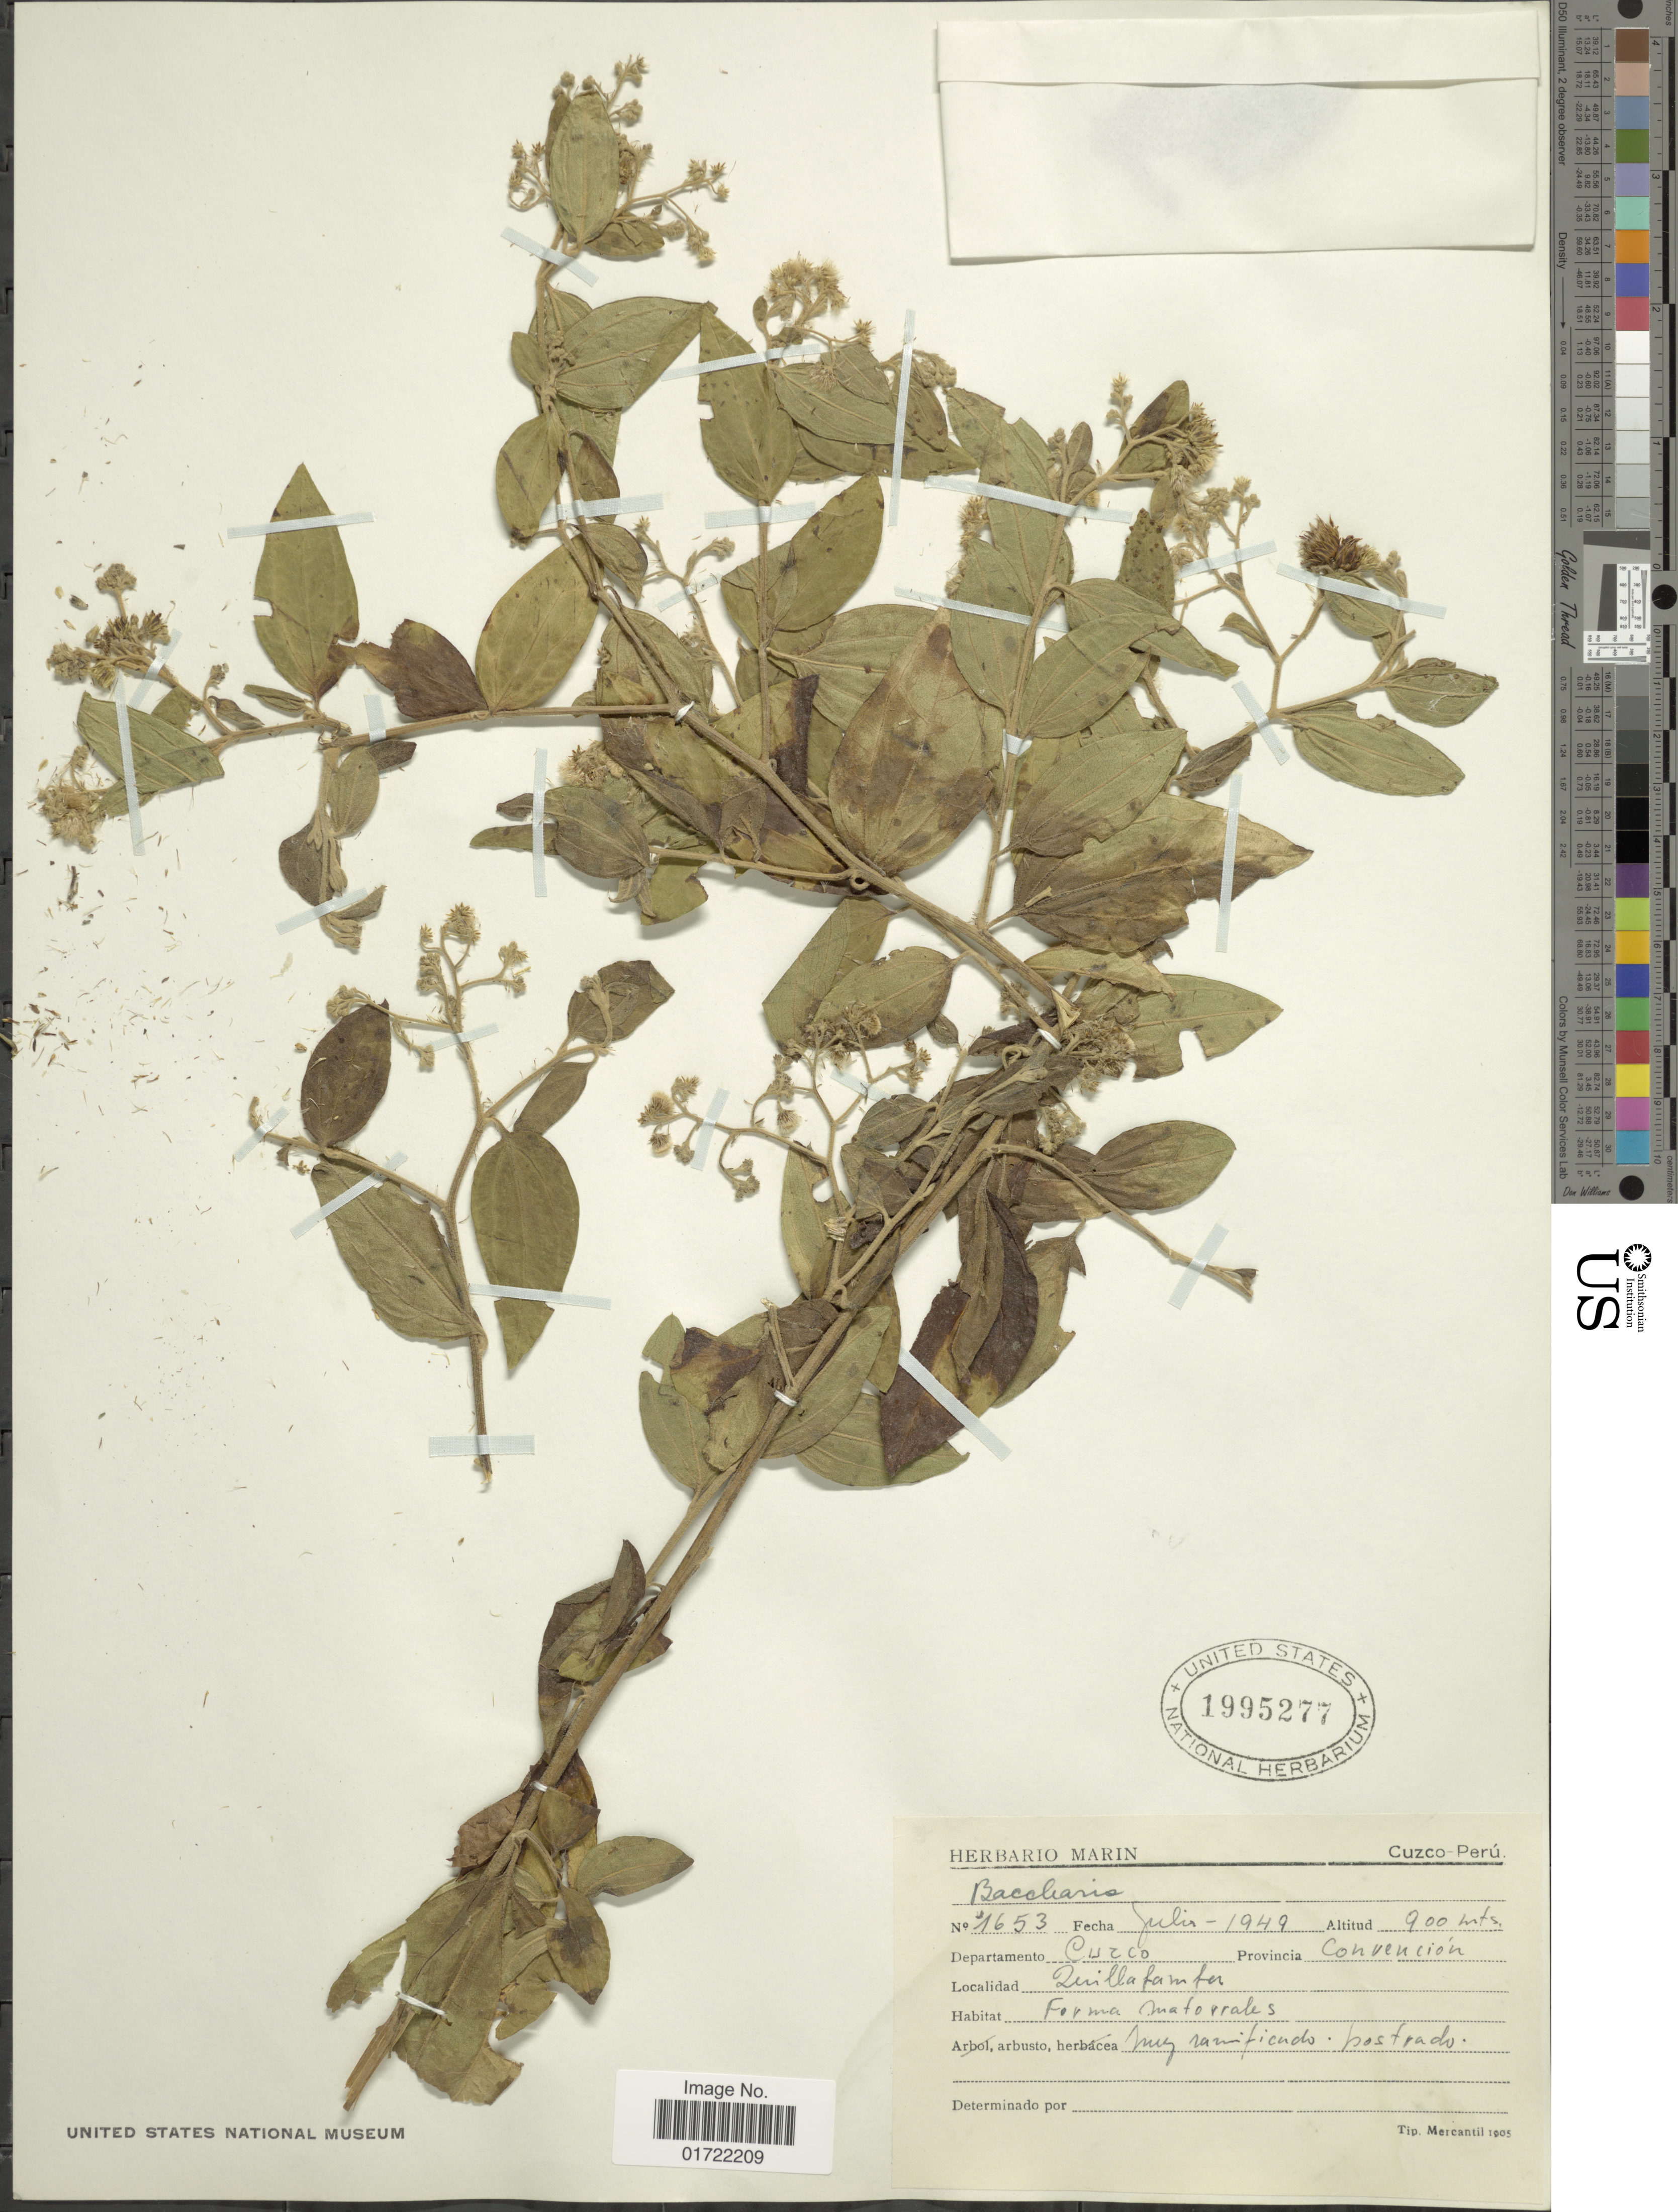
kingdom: Plantae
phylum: Tracheophyta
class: Magnoliopsida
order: Asterales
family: Asteraceae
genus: Baccharis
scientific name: Baccharis cinerea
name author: DC.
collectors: ex herb. Marin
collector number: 1653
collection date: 1949-07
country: Peru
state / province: Cusco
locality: Departamento Cuzco. Provincia Convencion, Quillabamba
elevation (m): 900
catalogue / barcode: US 1955277